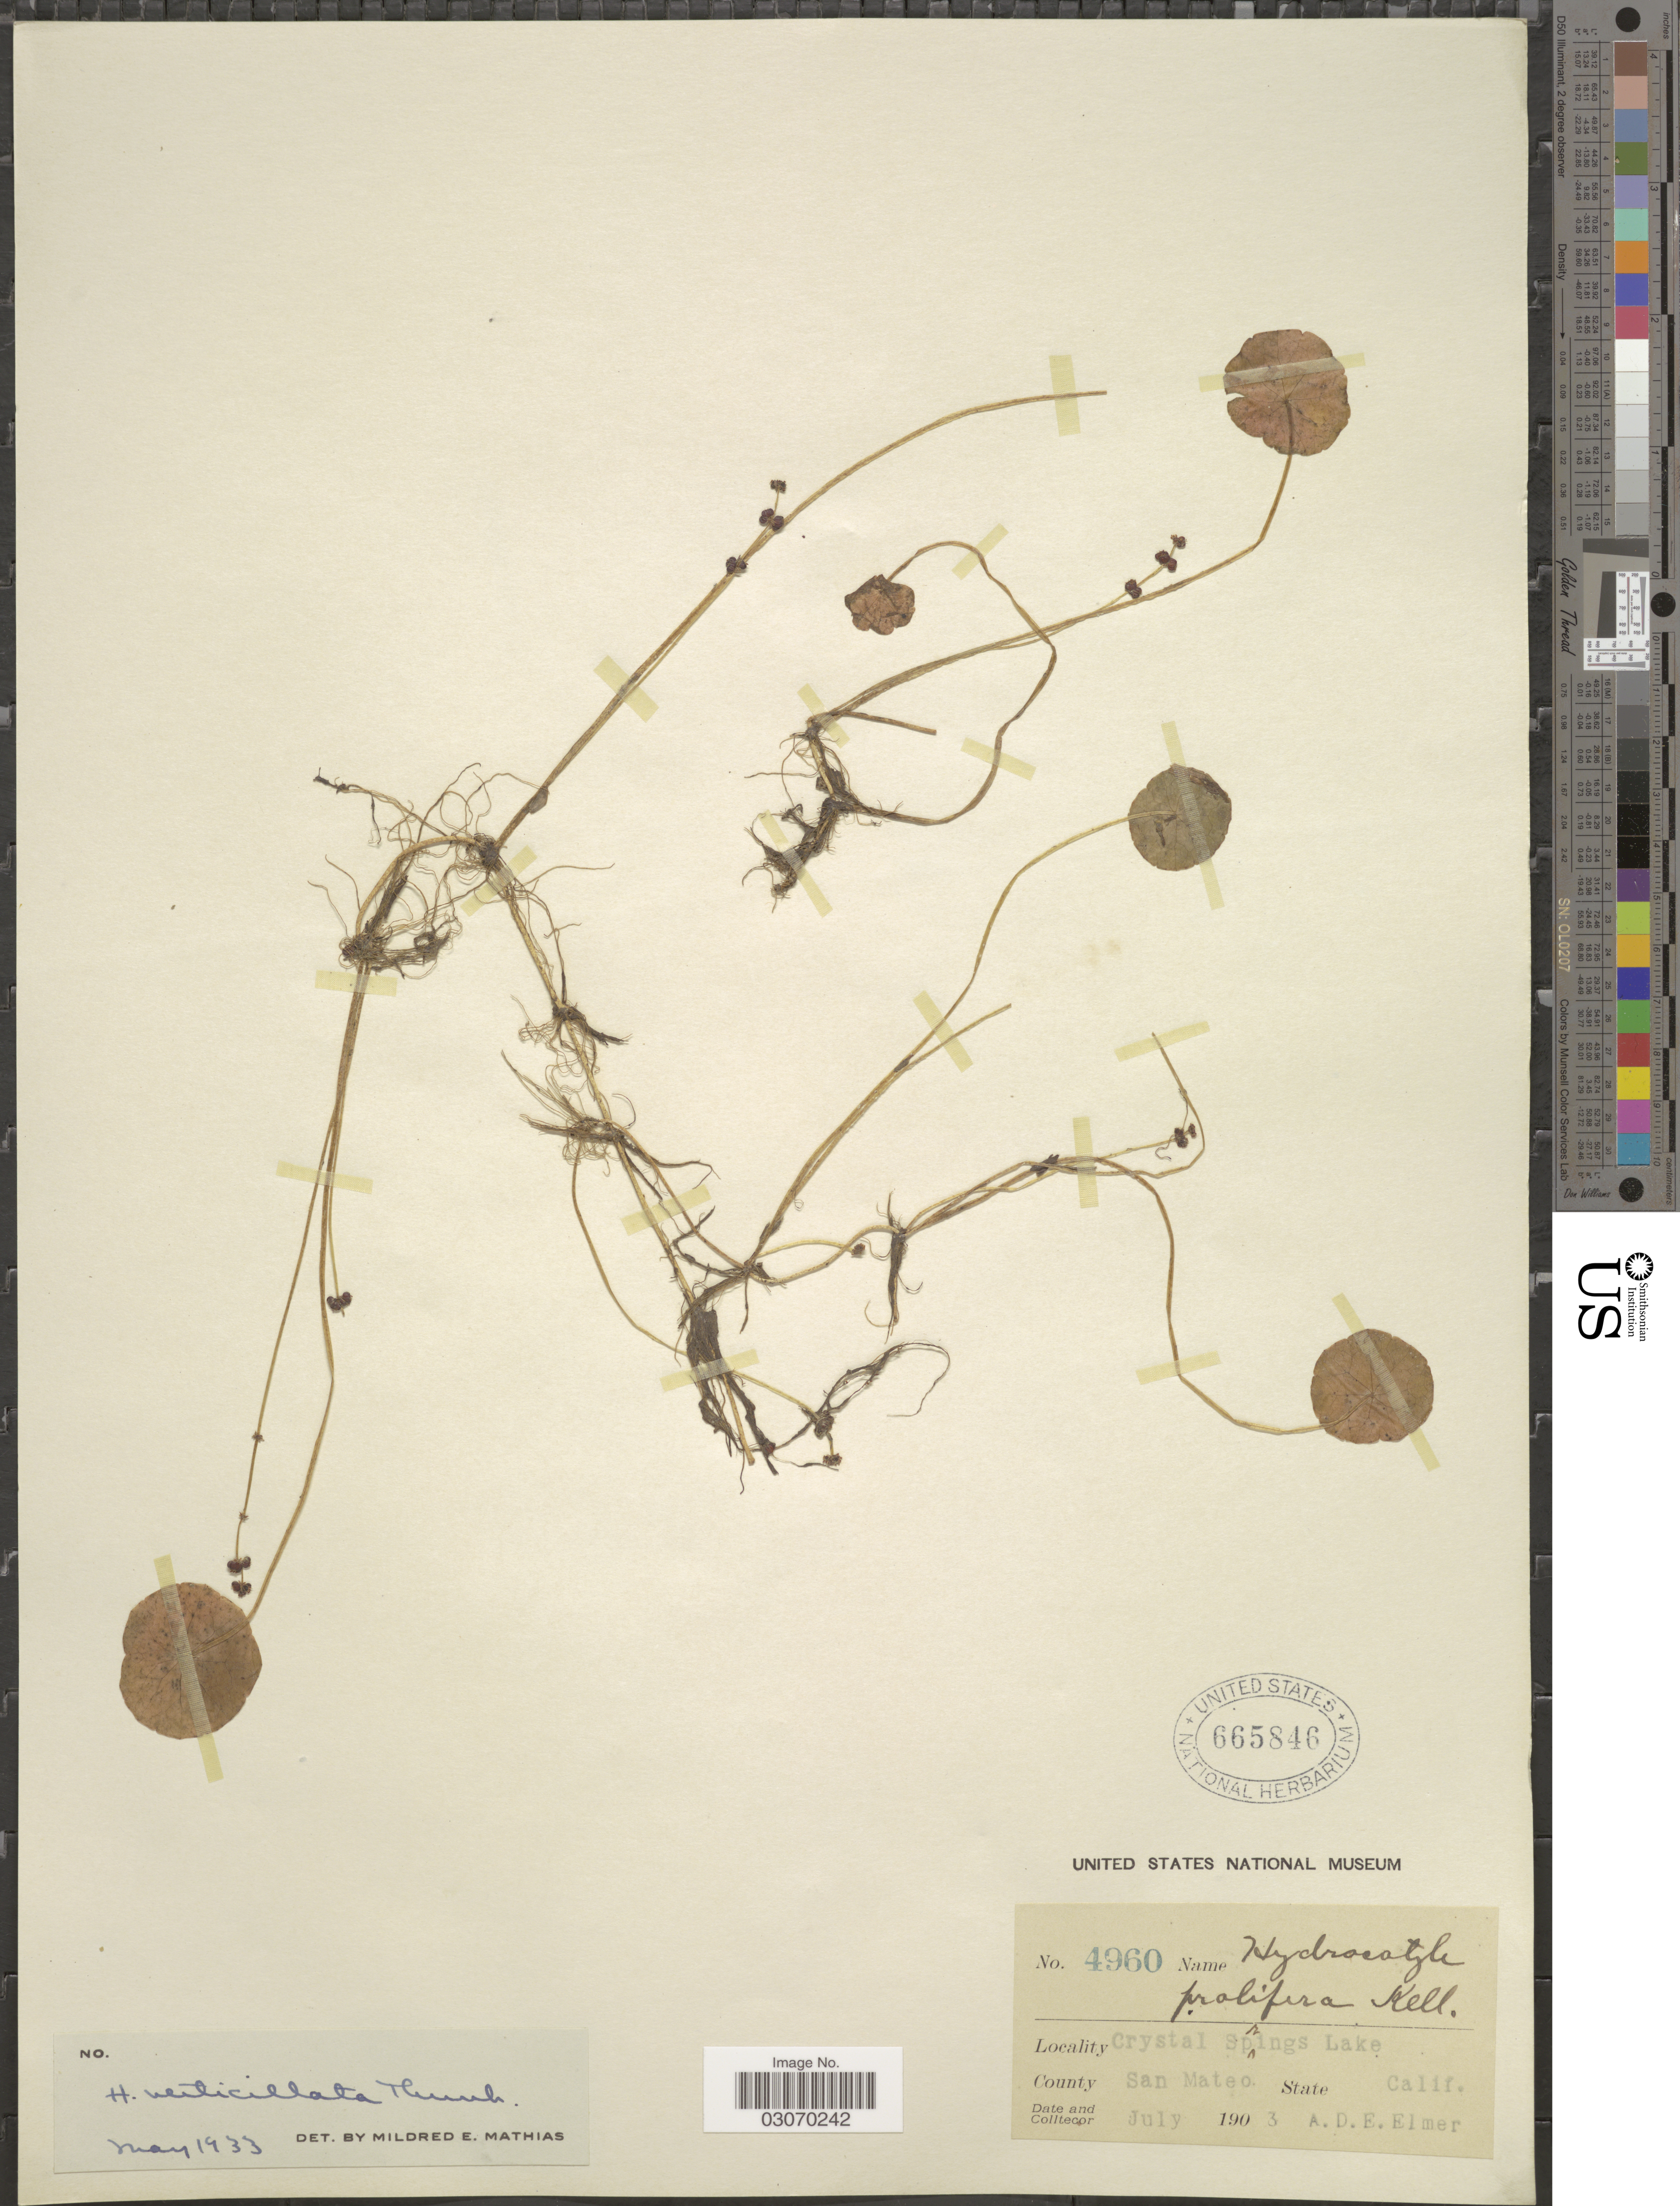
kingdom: Plantae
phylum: Tracheophyta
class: Magnoliopsida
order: Apiales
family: Araliaceae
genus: Hydrocotyle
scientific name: Hydrocotyle verticillata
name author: Thunb.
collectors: A. D. E. Elmer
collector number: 4960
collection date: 1903-07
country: United States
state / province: California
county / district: San Mateo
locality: Crystal Springs Lake. County San Mateo.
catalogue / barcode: US 665846